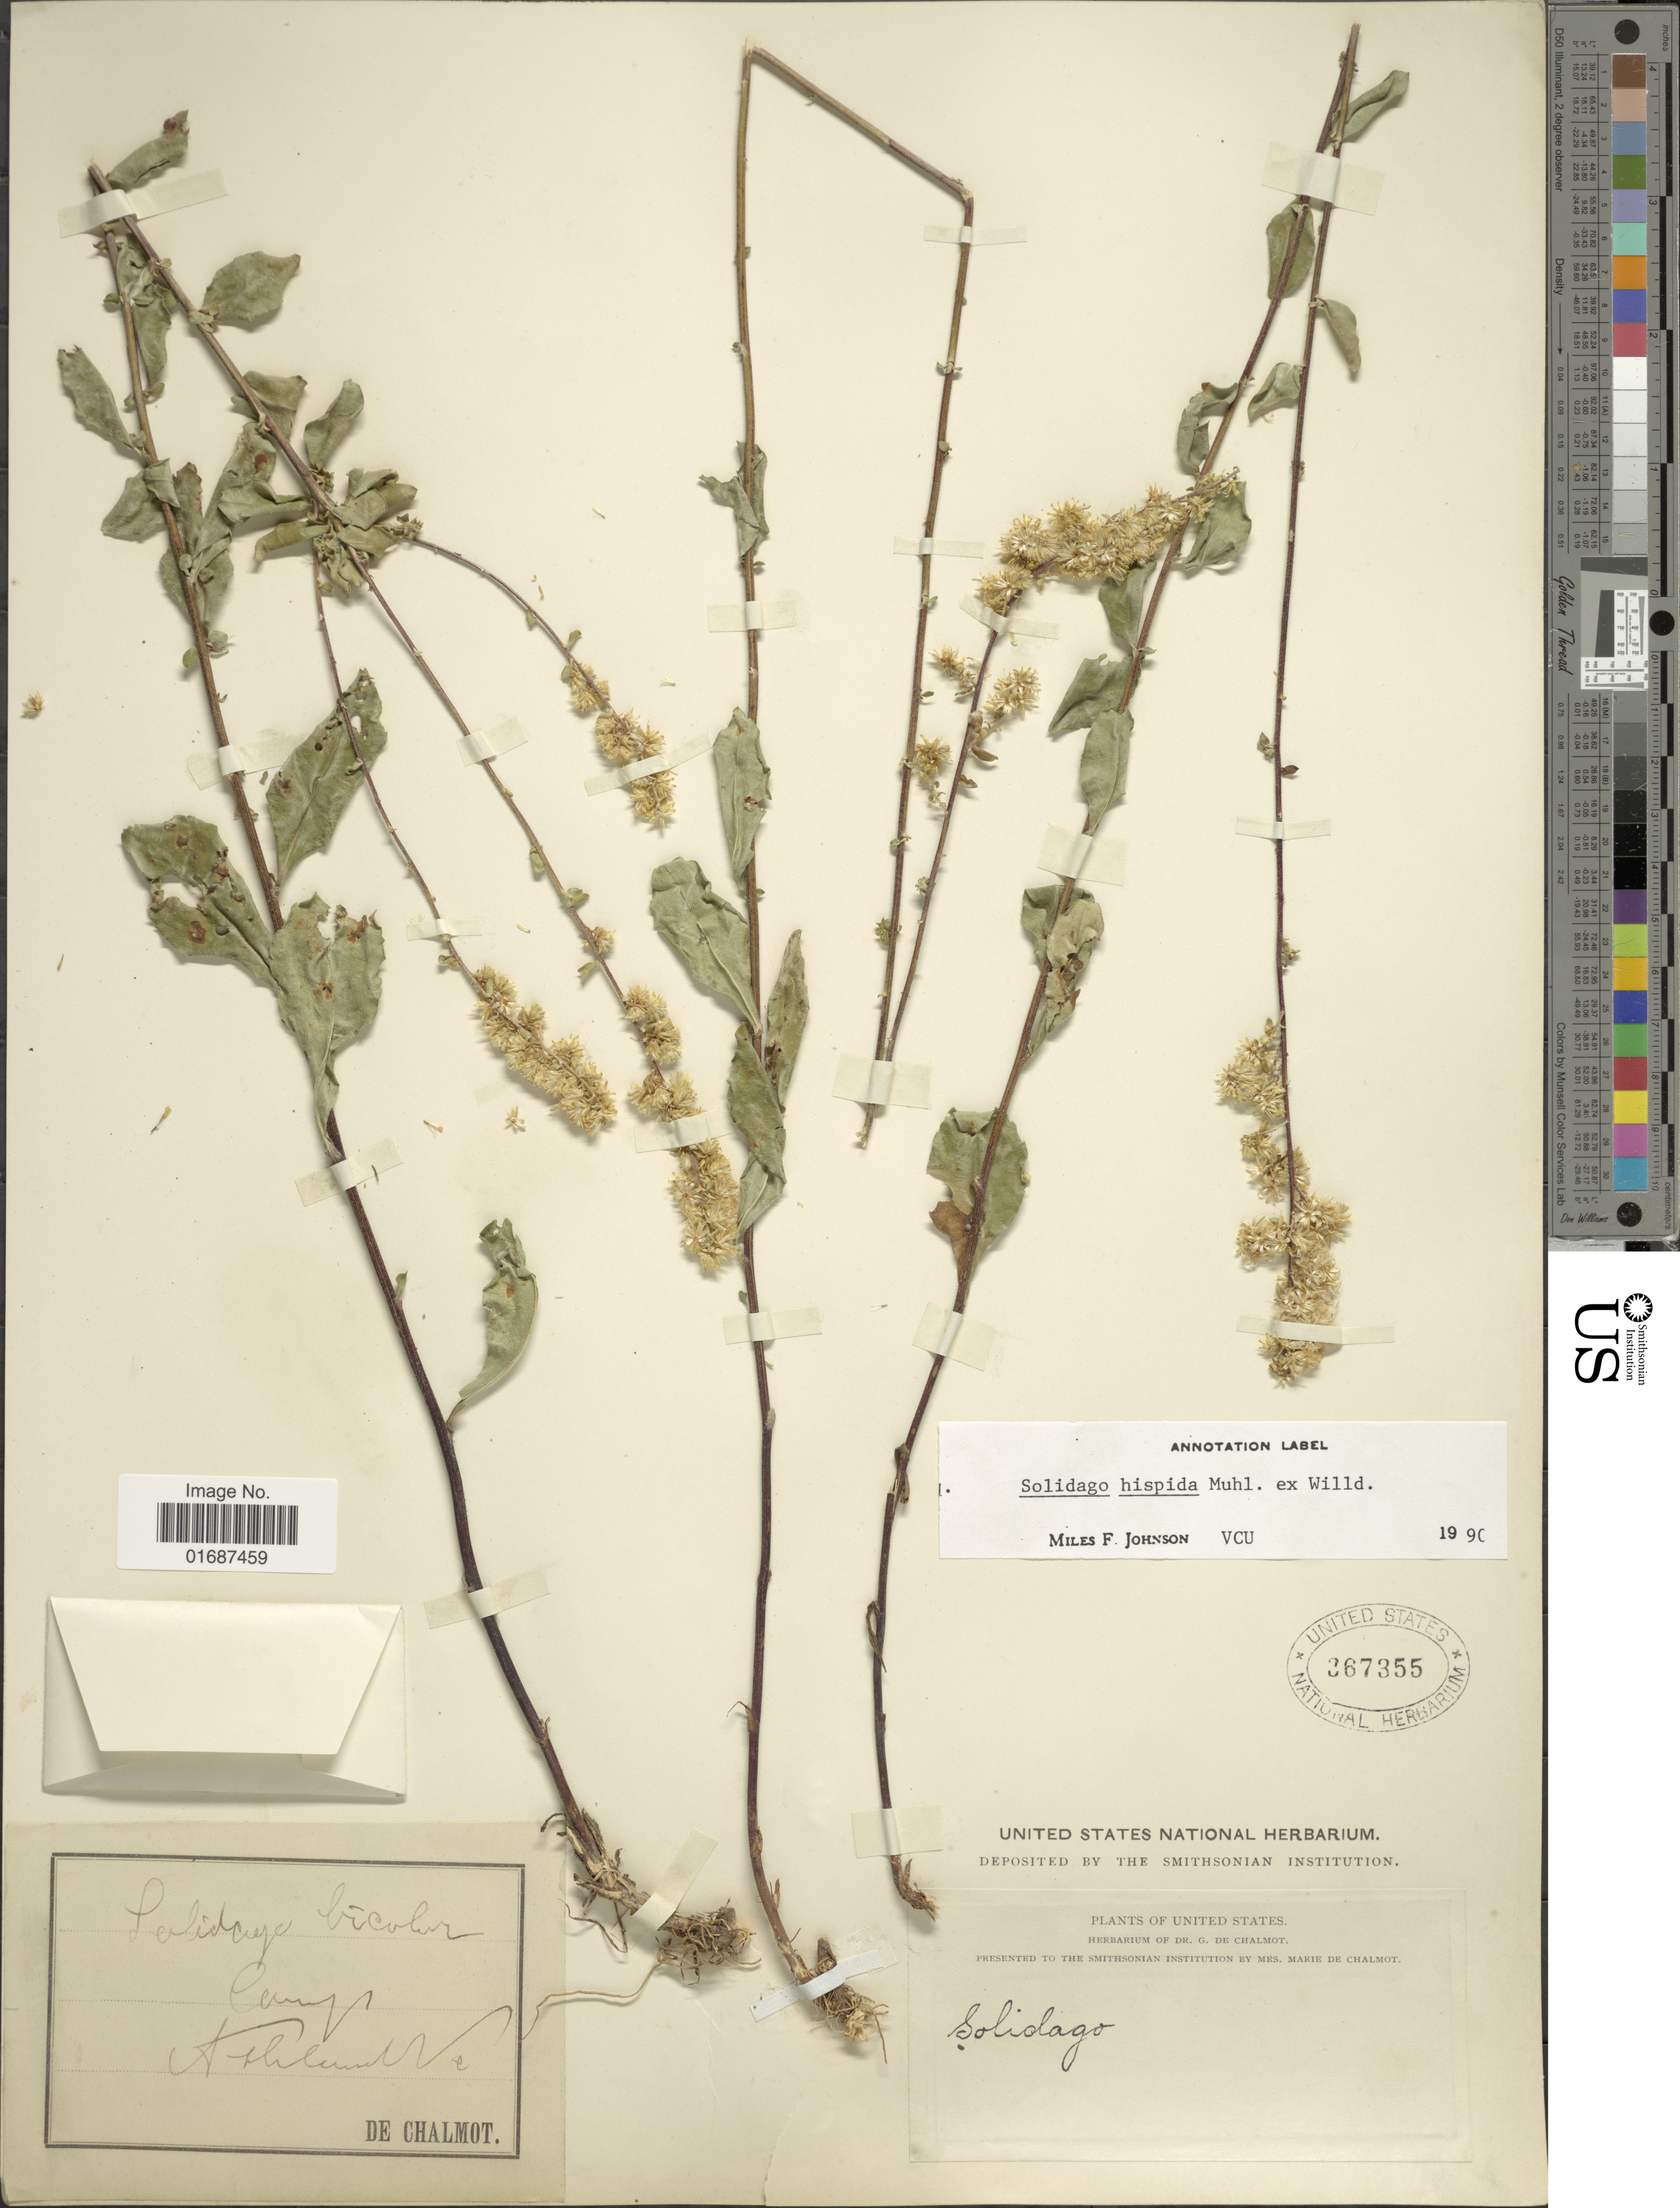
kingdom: Plantae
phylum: Tracheophyta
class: Magnoliopsida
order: Asterales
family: Asteraceae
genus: Solidago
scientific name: Solidago hispida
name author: Muhl. ex Willd.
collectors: G. de Chalmot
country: United States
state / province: Virginia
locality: Camp, Ashland.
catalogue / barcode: US 367355